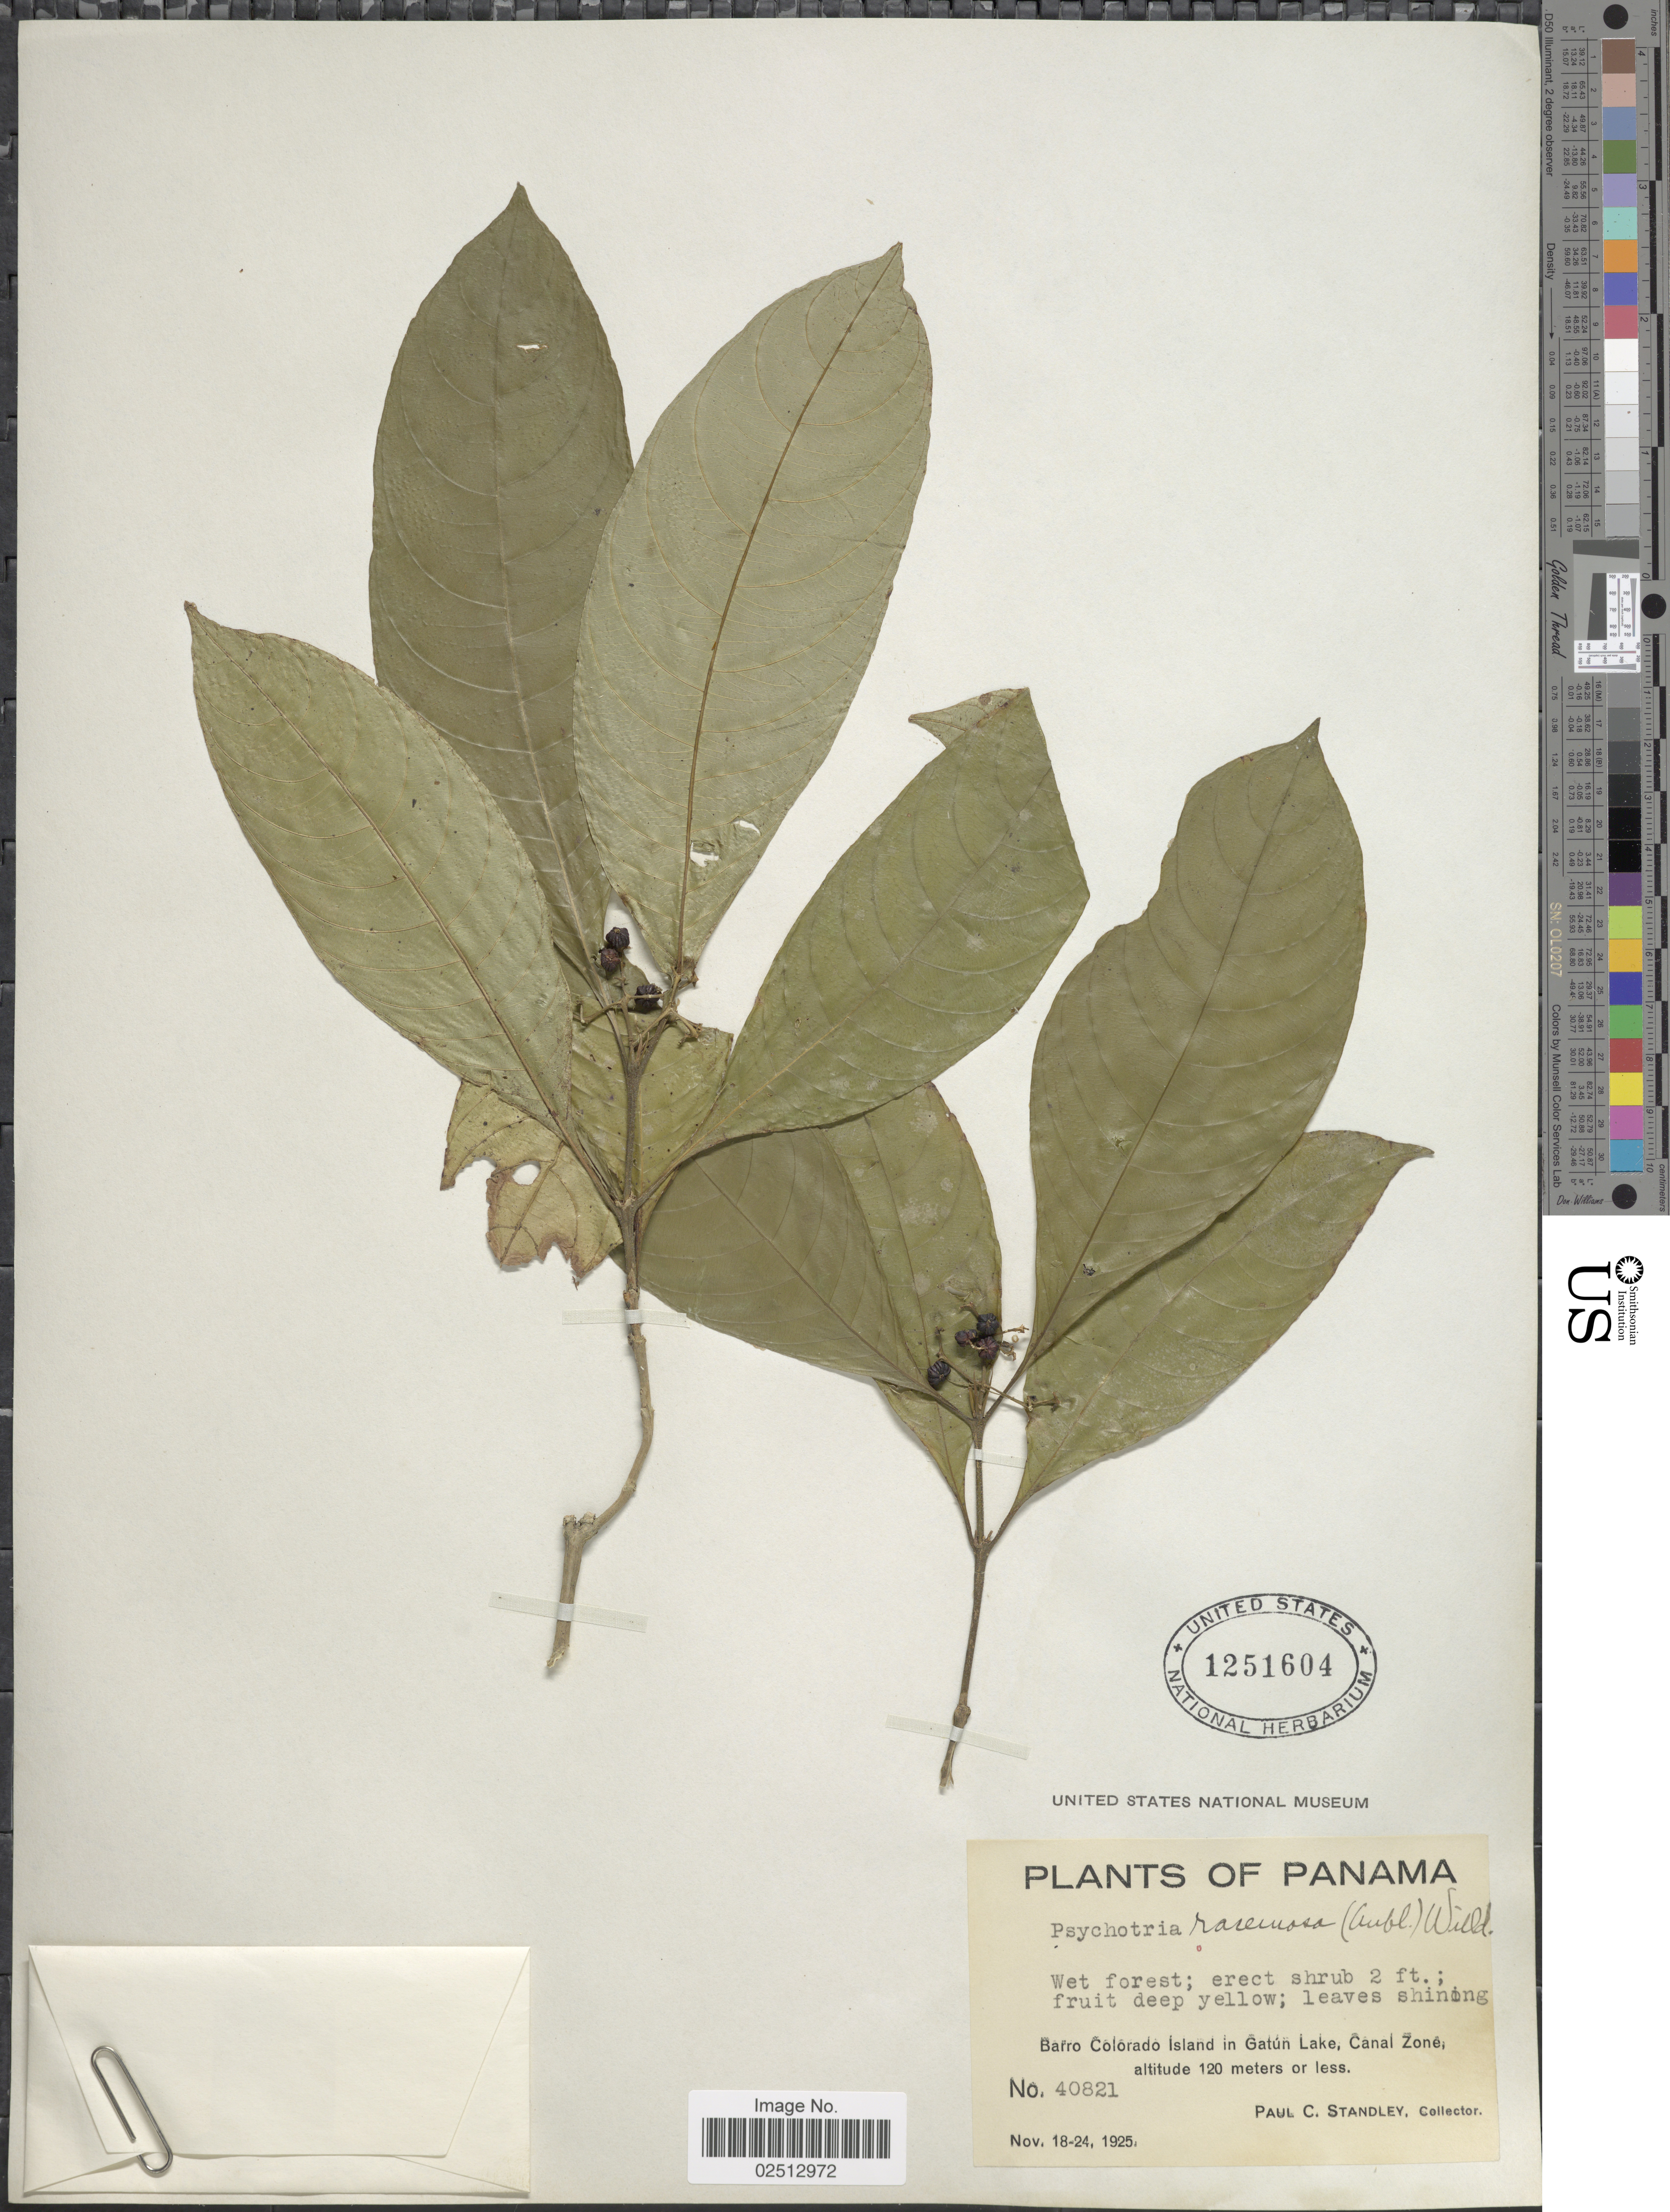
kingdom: Plantae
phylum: Tracheophyta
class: Magnoliopsida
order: Gentianales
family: Rubiaceae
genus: Psychotria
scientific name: Psychotria racemosa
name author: (Aubl.) Raeuschel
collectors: P. C. Standley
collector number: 40821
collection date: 1925-11-18/1925-11-24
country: Panama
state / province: Panamá Oeste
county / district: Canal Zone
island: Barro Colorado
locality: Barro Colorado Island in Gatun Lake, Canal Zone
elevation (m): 120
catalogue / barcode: US 1251604